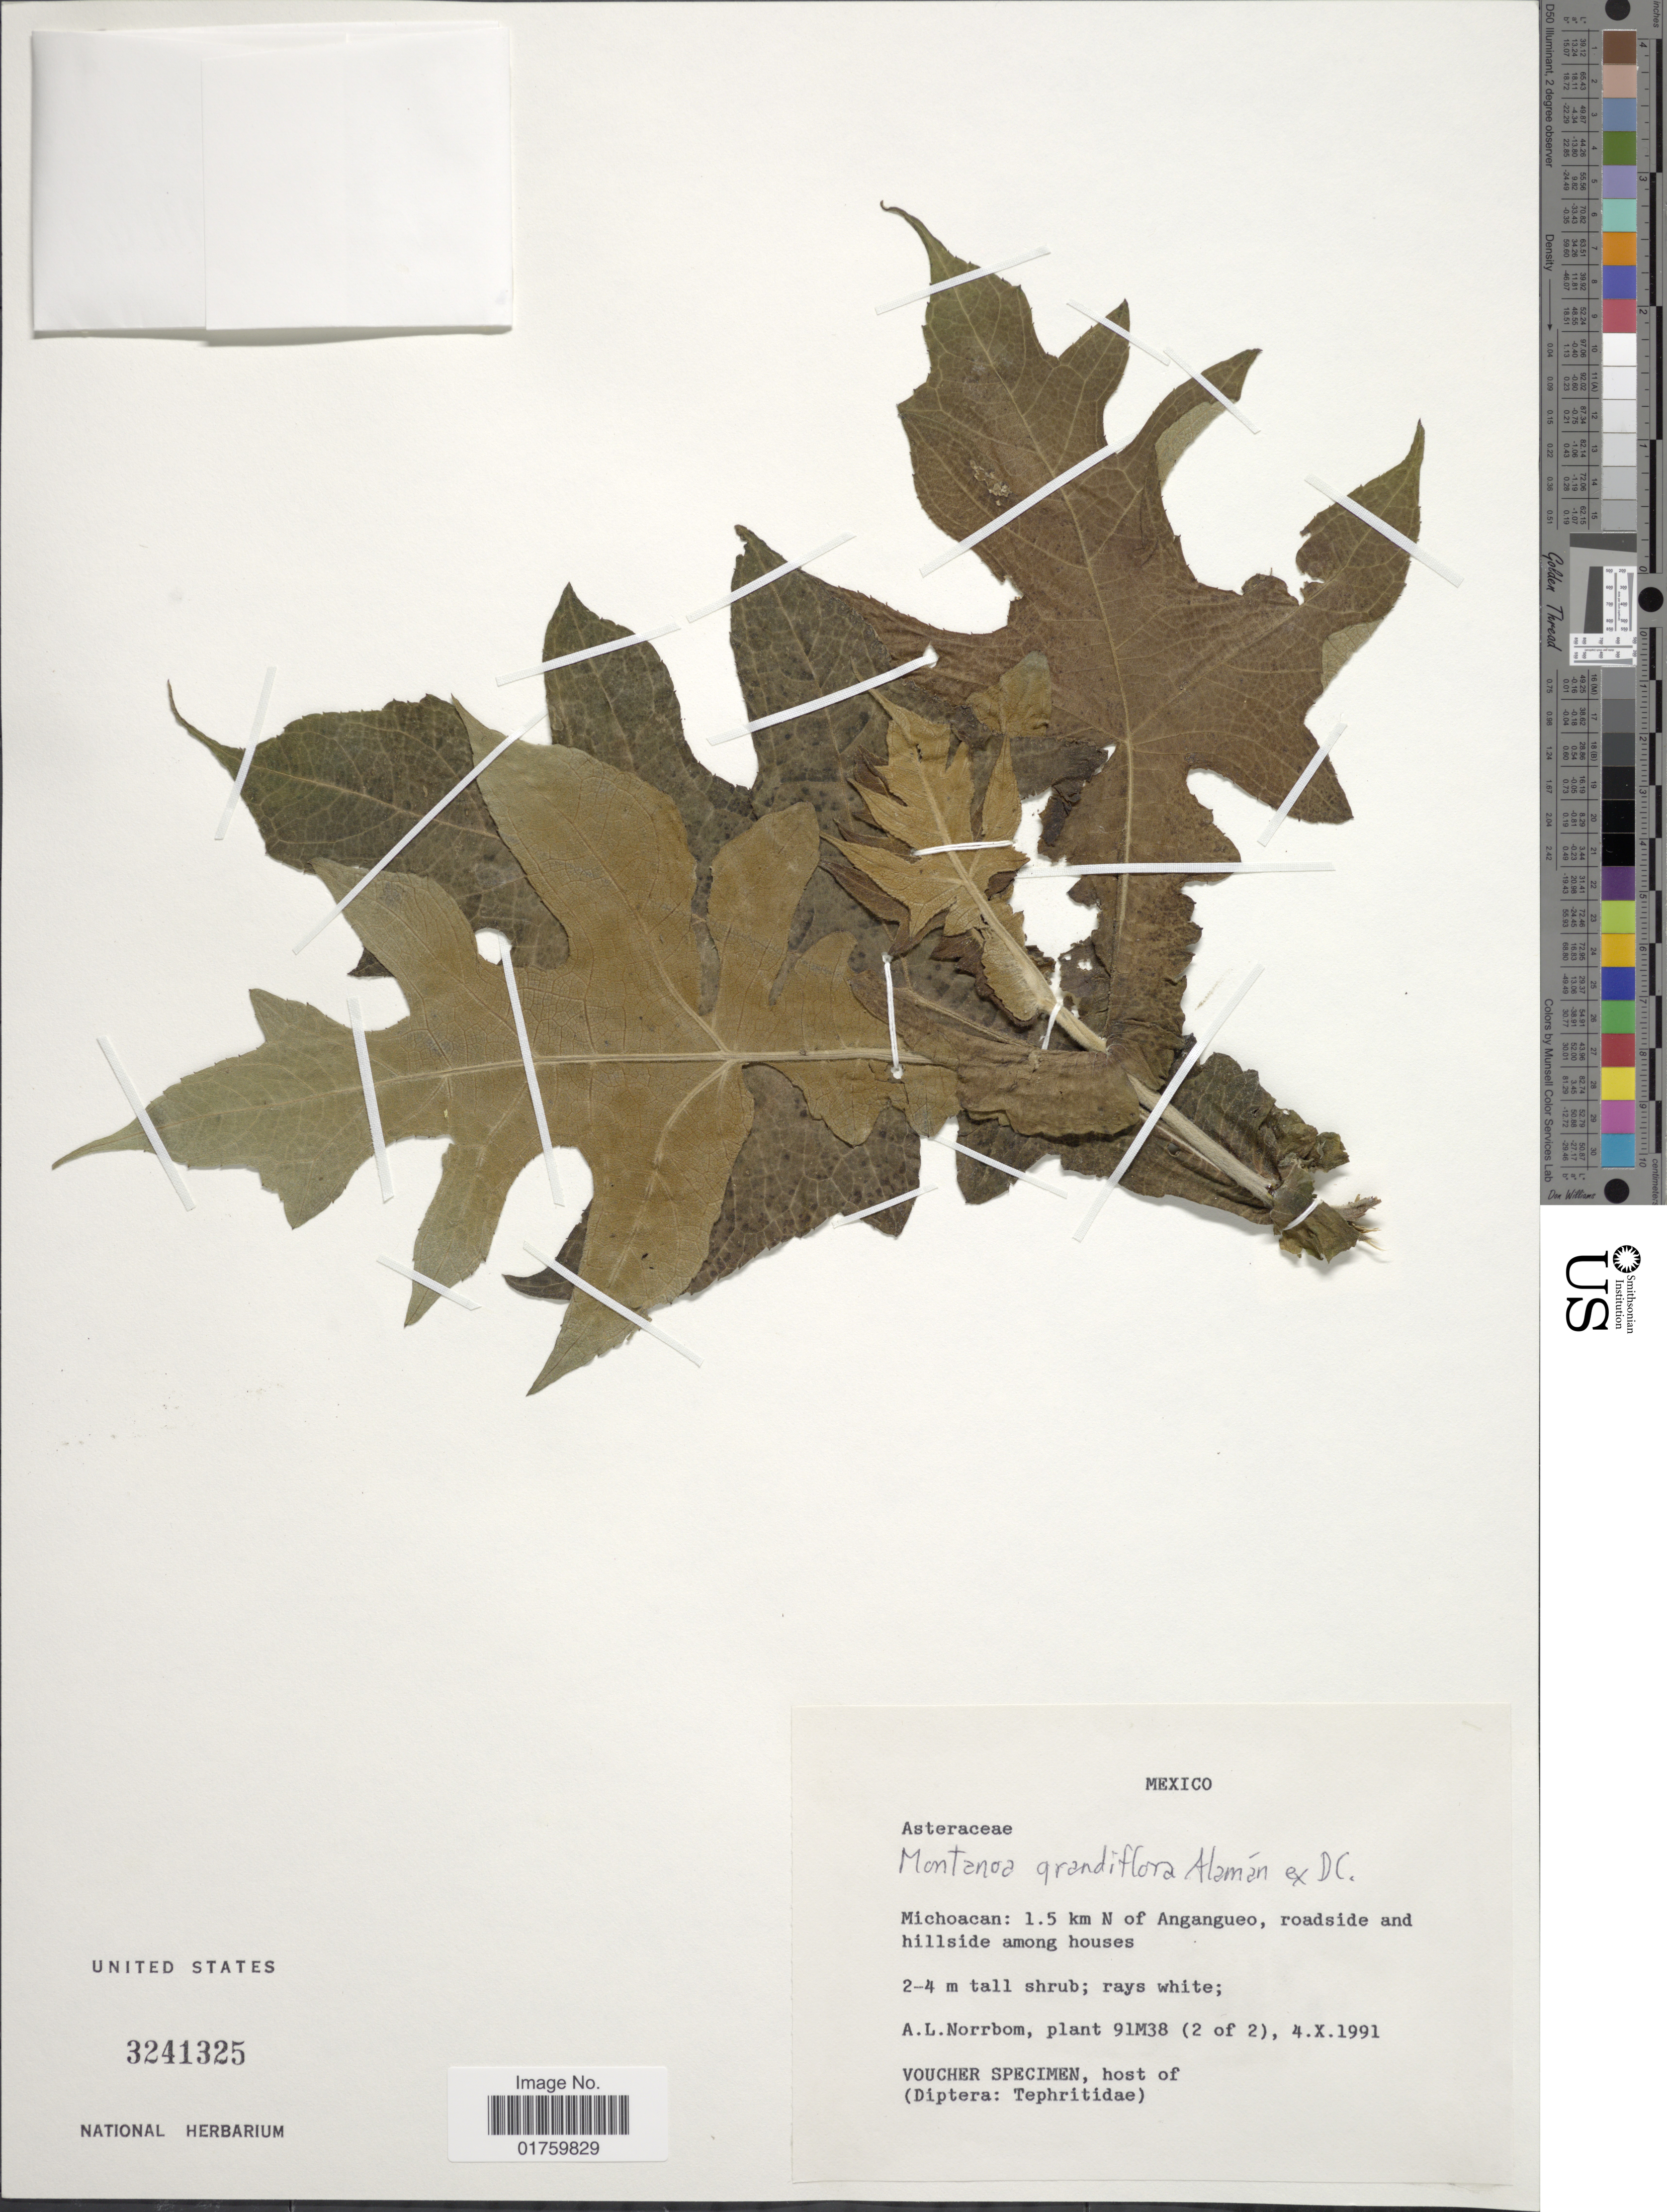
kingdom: Plantae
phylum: Tracheophyta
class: Magnoliopsida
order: Asterales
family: Asteraceae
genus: Montanoa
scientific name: Montanoa grandiflora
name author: Alaman ex DC.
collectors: A. L. Norrbom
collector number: plant 91M38 (2 of 2)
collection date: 1991-10-04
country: Mexico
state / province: Michoacán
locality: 1.5 km N of Angangeo, roadside and hillside among houses.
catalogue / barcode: US 3241325